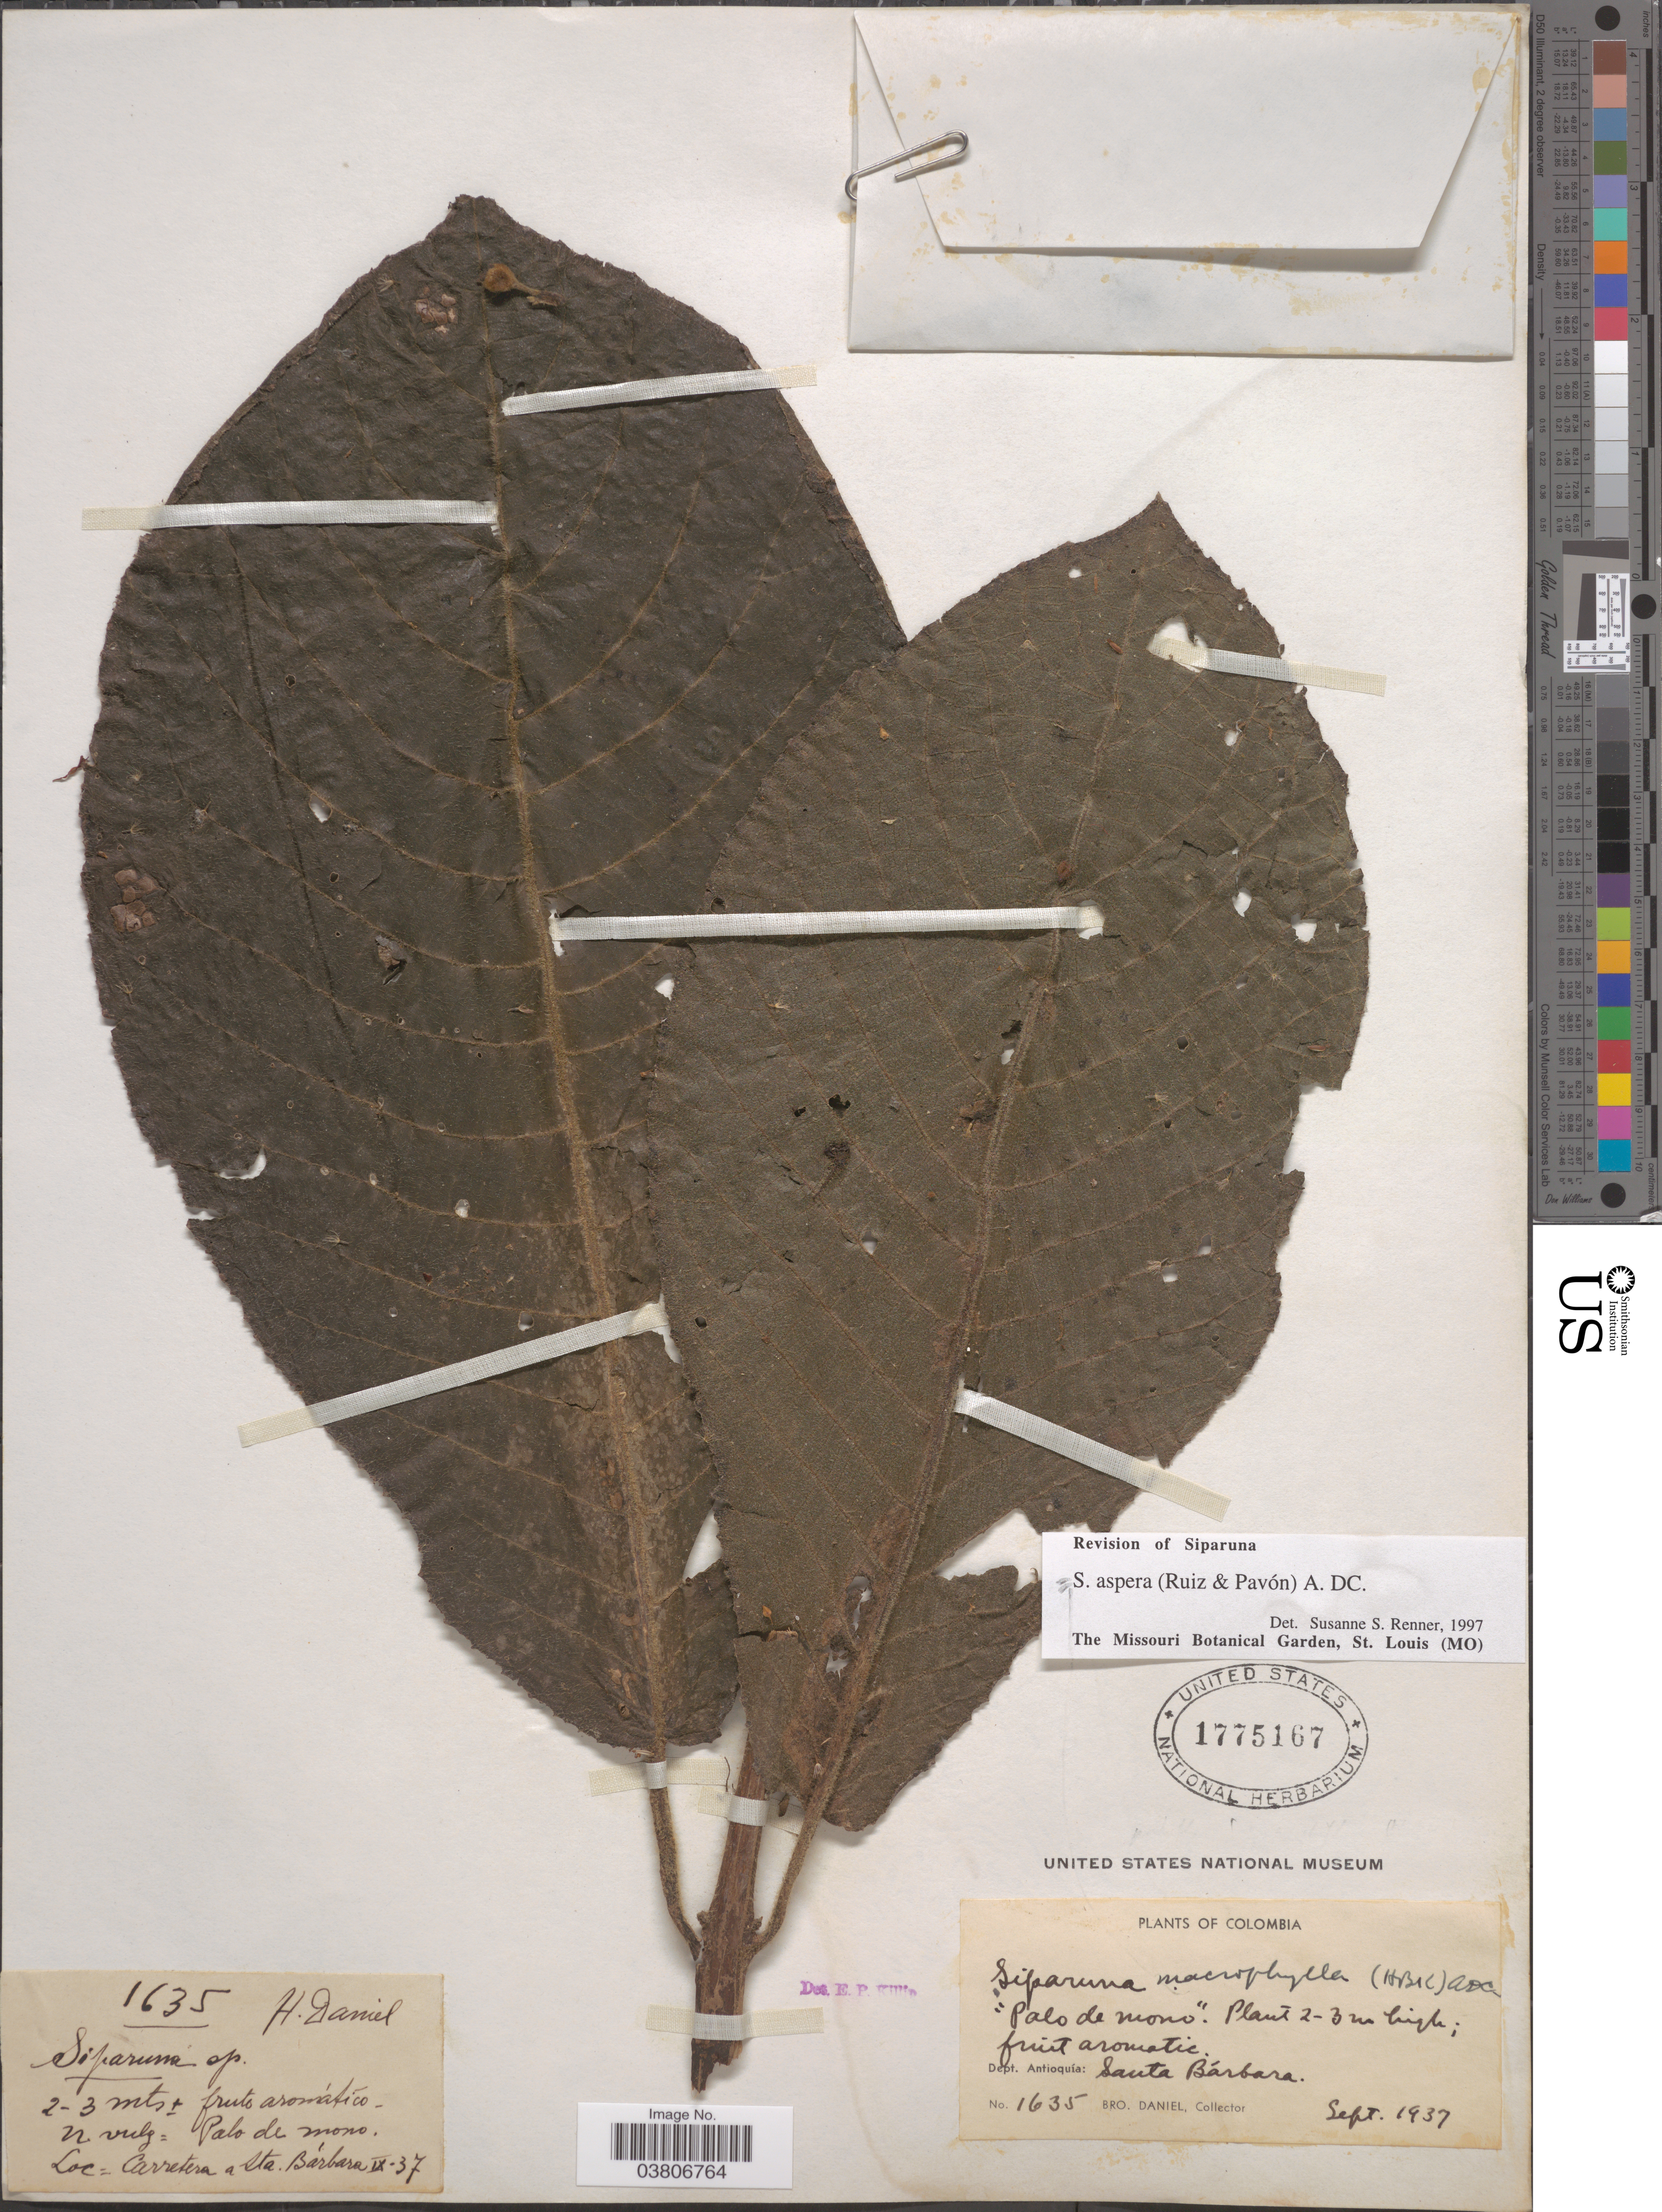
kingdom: Plantae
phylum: Tracheophyta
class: Magnoliopsida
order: Laurales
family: Siparunaceae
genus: Siparuna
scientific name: Siparuna aspera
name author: (Ruiz & Pav.) A. DC.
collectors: Bro. Daniel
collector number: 1635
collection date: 1937-09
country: Colombia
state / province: Antioquia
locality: Dept. Antioquía: Santa Bárbara. Carretera a Sta. Bárbara.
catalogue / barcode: US 1775167